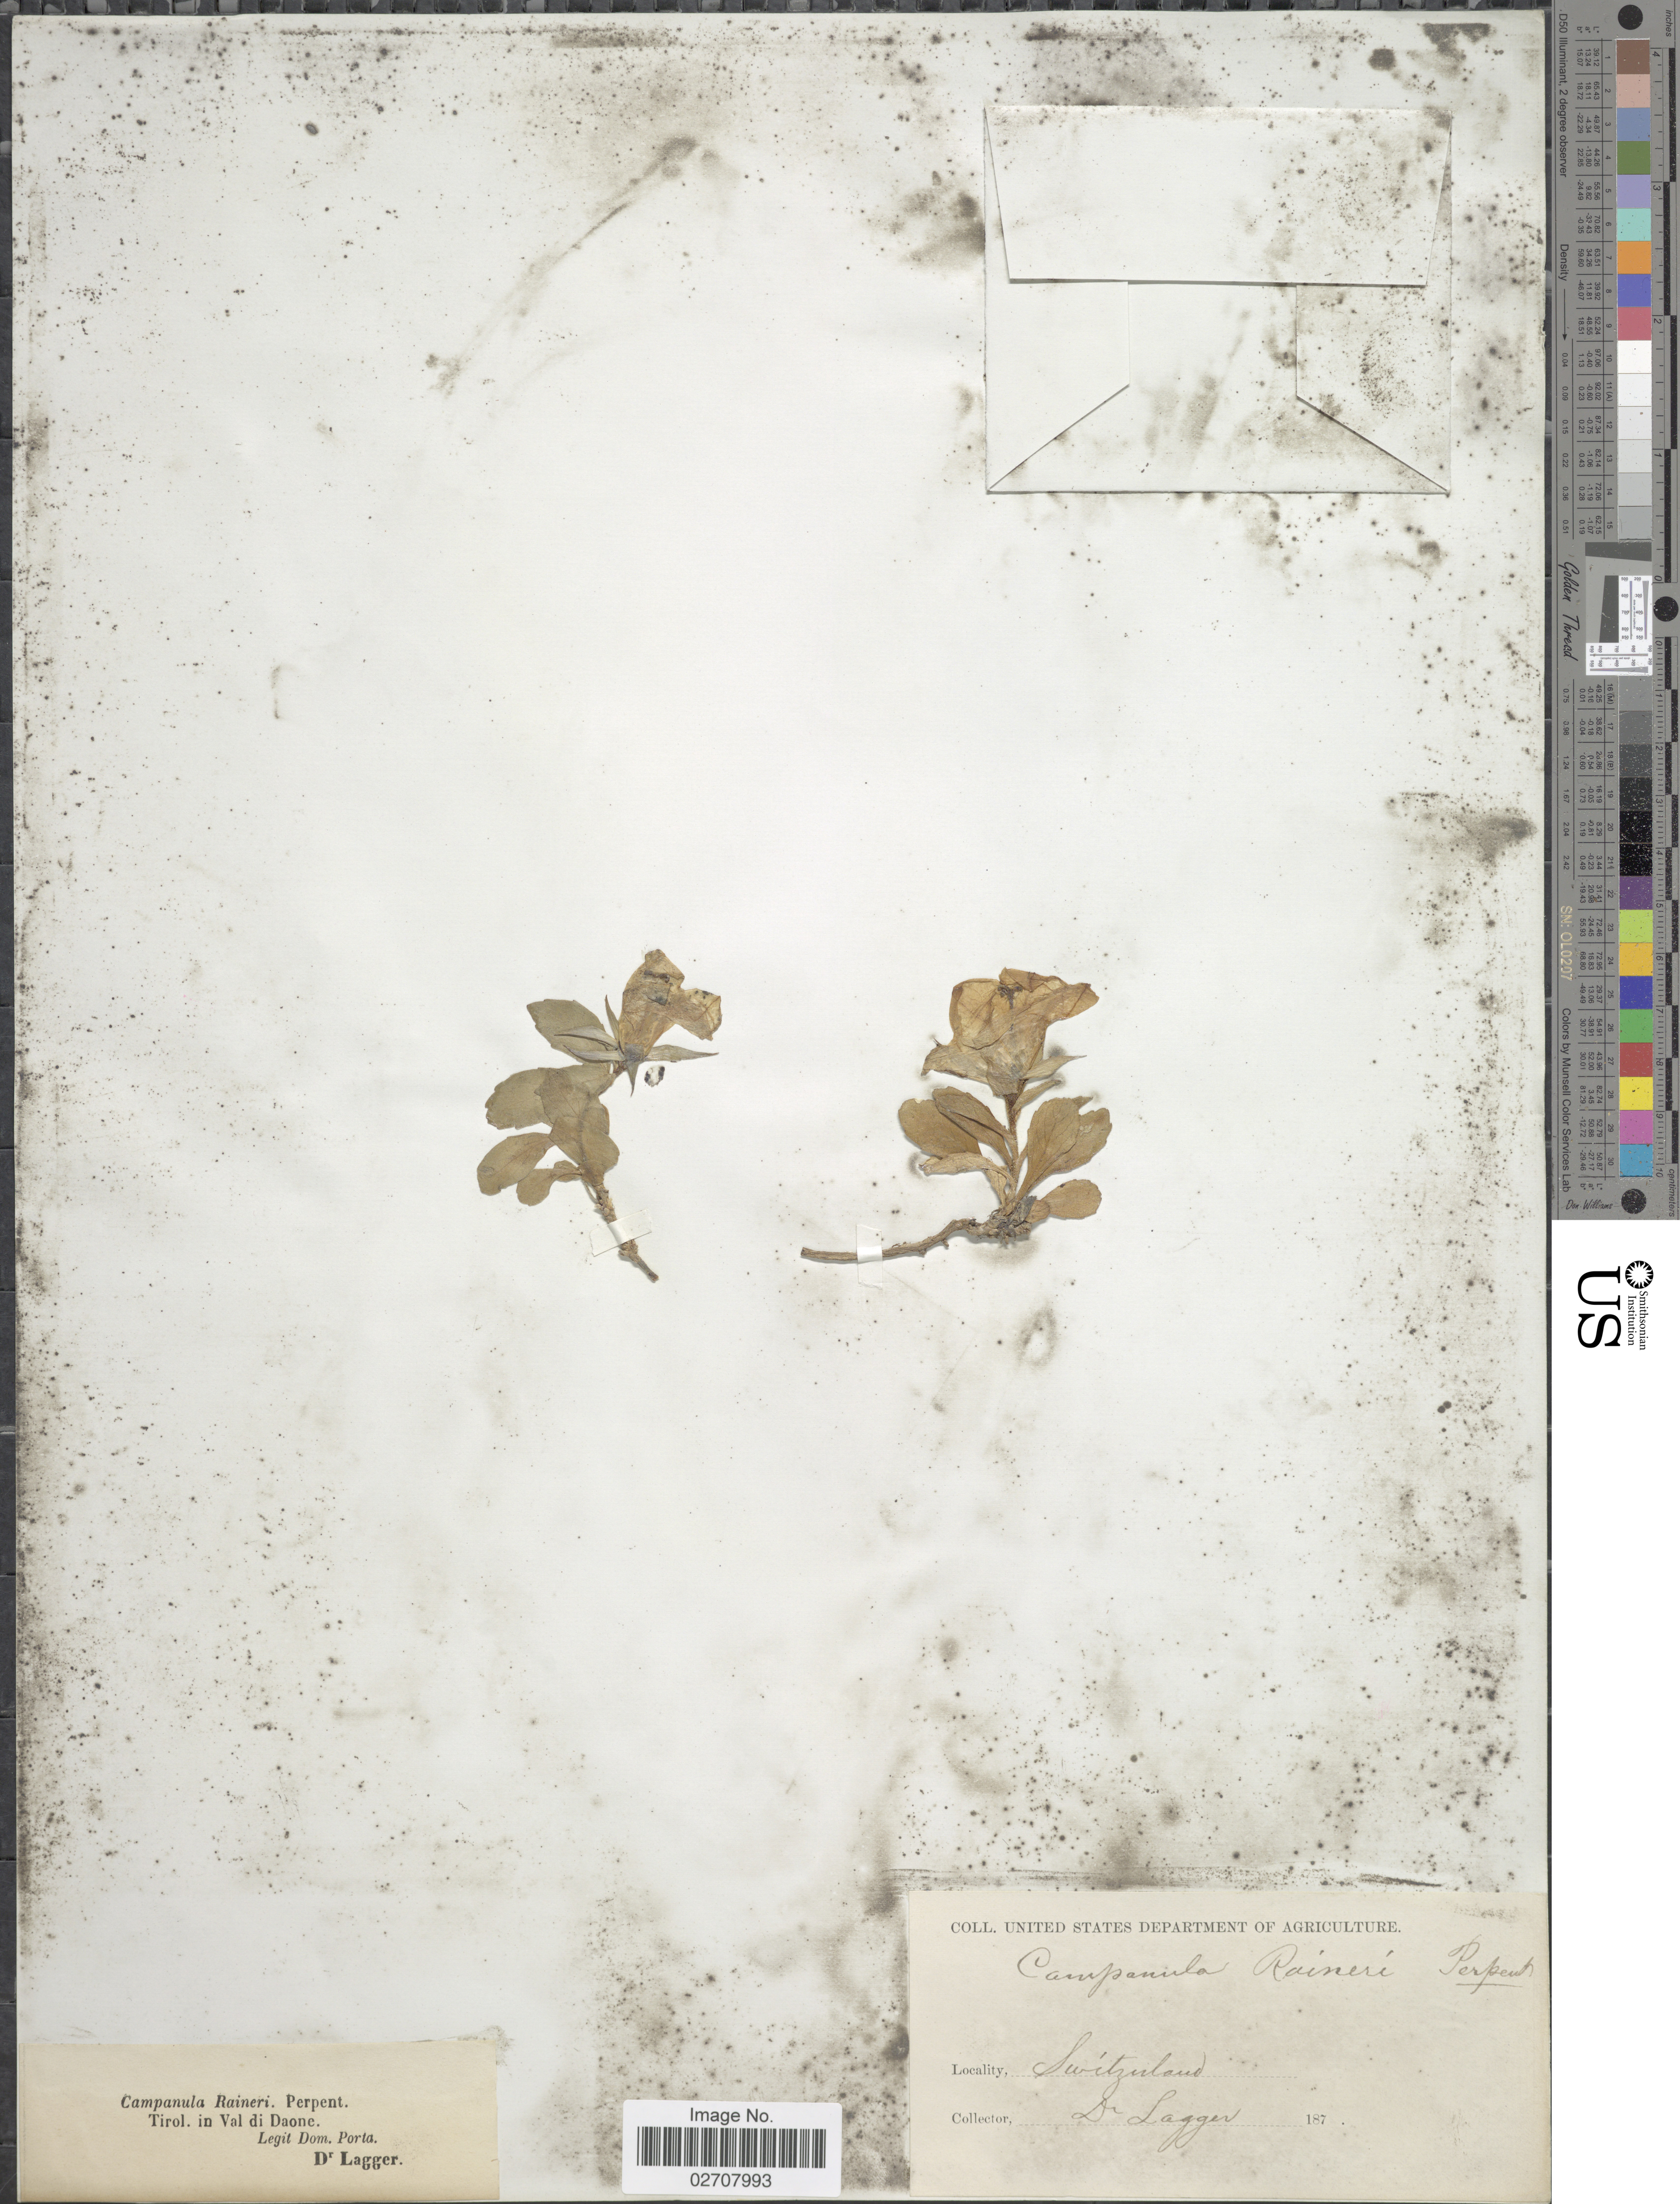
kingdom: Plantae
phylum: Tracheophyta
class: Magnoliopsida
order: Asterales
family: Campanulaceae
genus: Campanula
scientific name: Campanula raineri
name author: Perp.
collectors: F. J. Lagger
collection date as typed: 187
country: Switzerland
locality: Tirol. in Val di Daone